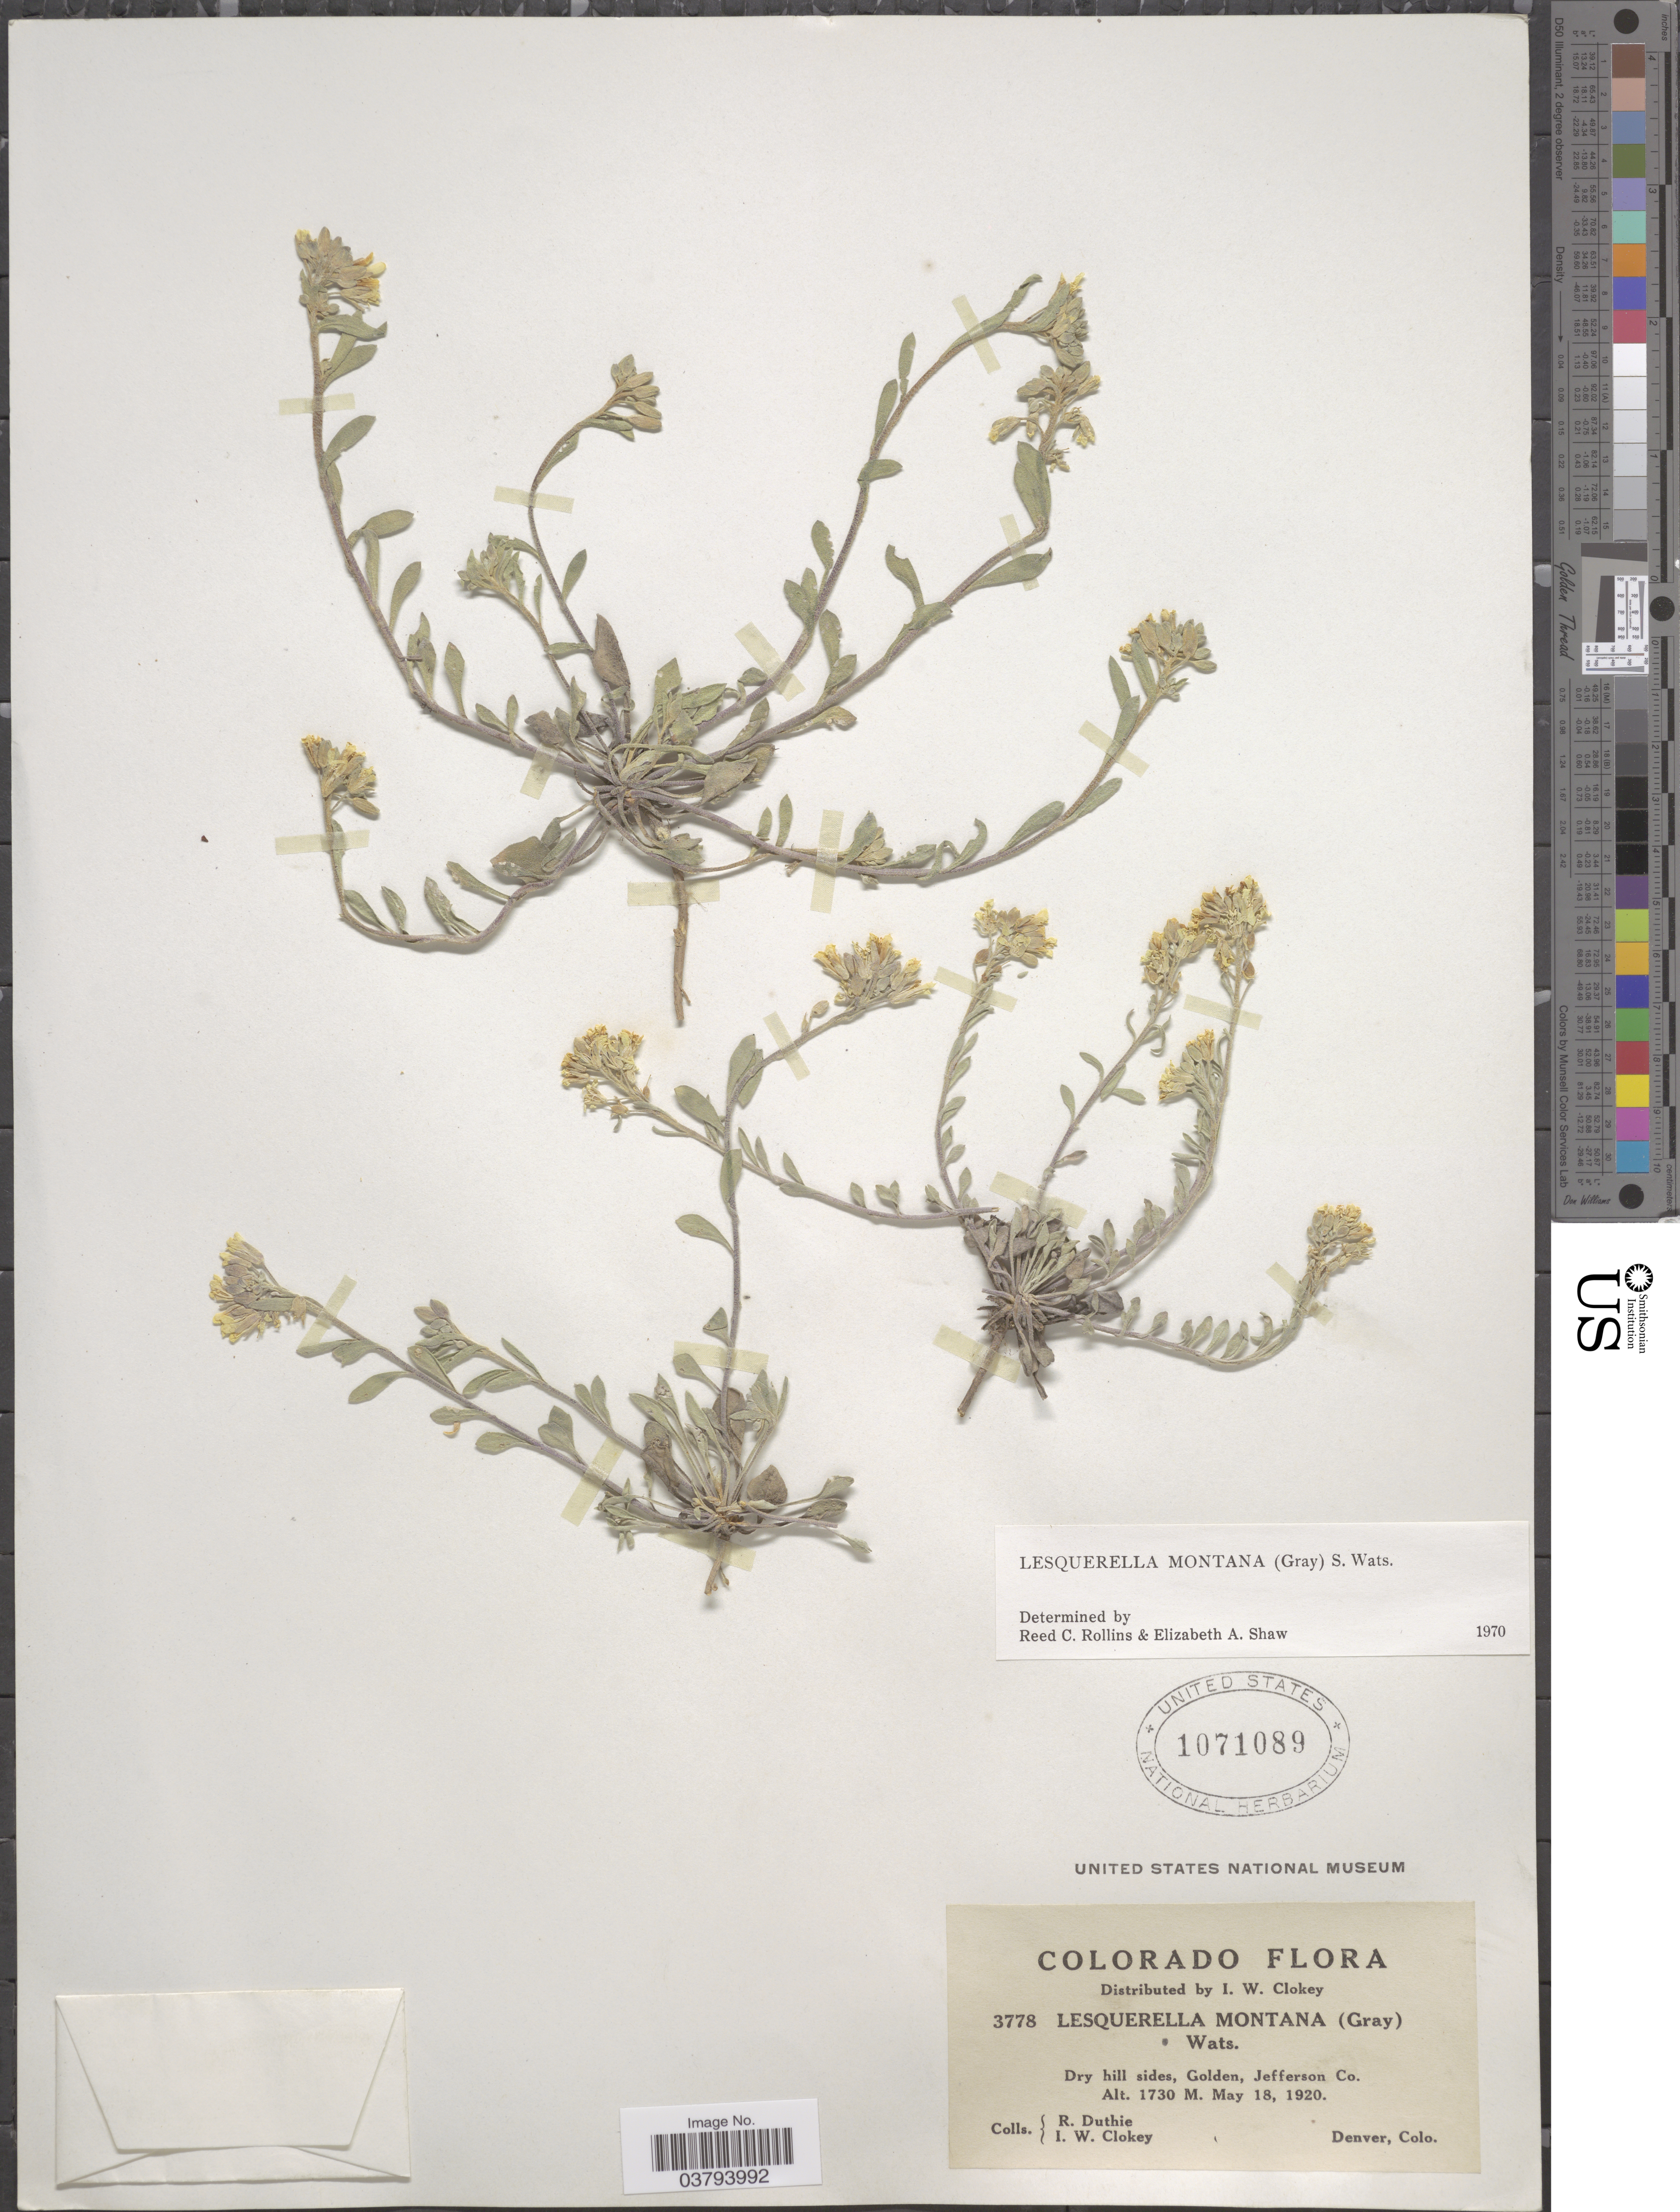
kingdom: Plantae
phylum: Tracheophyta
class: Magnoliopsida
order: Brassicales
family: Brassicaceae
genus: Lesquerella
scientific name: Lesquerella montana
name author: (A. Gray) S. Watson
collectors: R. Duthie & I. W. Clokey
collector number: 3778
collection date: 1920-05-18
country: United States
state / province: Colorado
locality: Dry hill sides, Golden, Jefferson Co.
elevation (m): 1730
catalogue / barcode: US 1071089